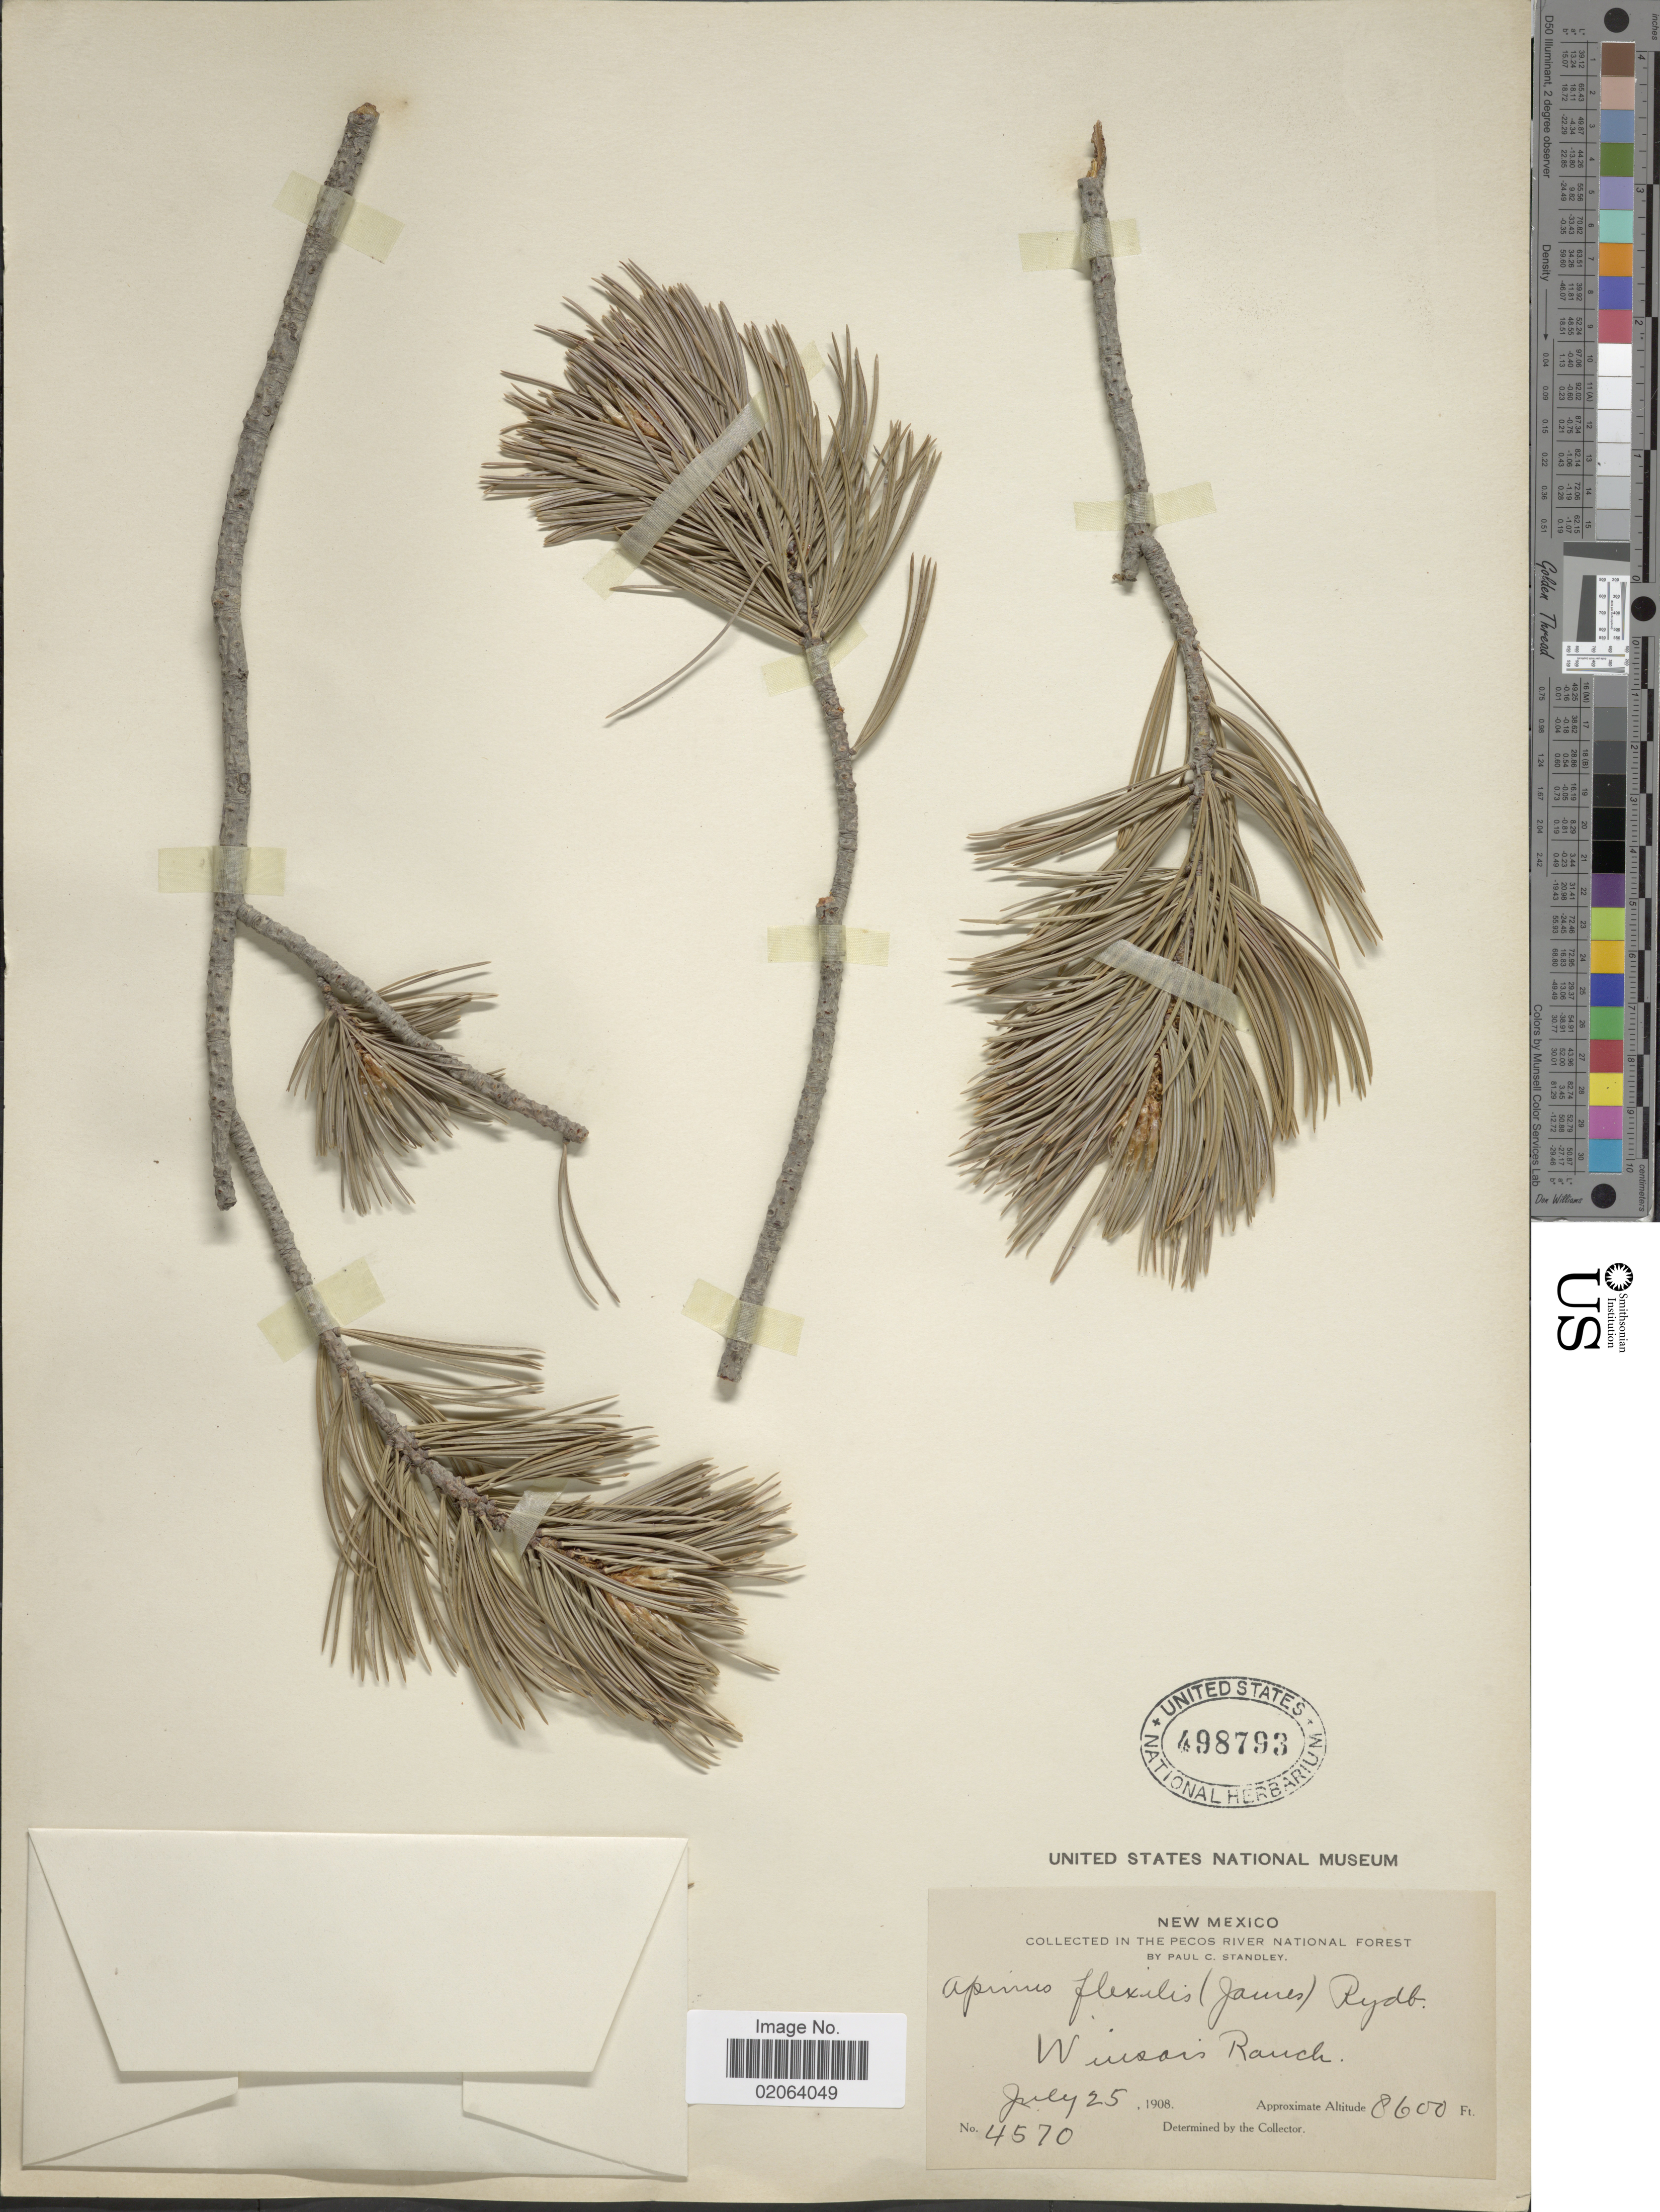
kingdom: Plantae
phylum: Tracheophyta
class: Pinopsida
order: Pinales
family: Pinaceae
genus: Pinus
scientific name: Pinus flexilis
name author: E. James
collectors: P. C. Standley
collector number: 4570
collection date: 1908-07-25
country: United States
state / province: New Mexico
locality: Pecos River National Forest. Winsor's Ranch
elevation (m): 2621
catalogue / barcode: US 498793